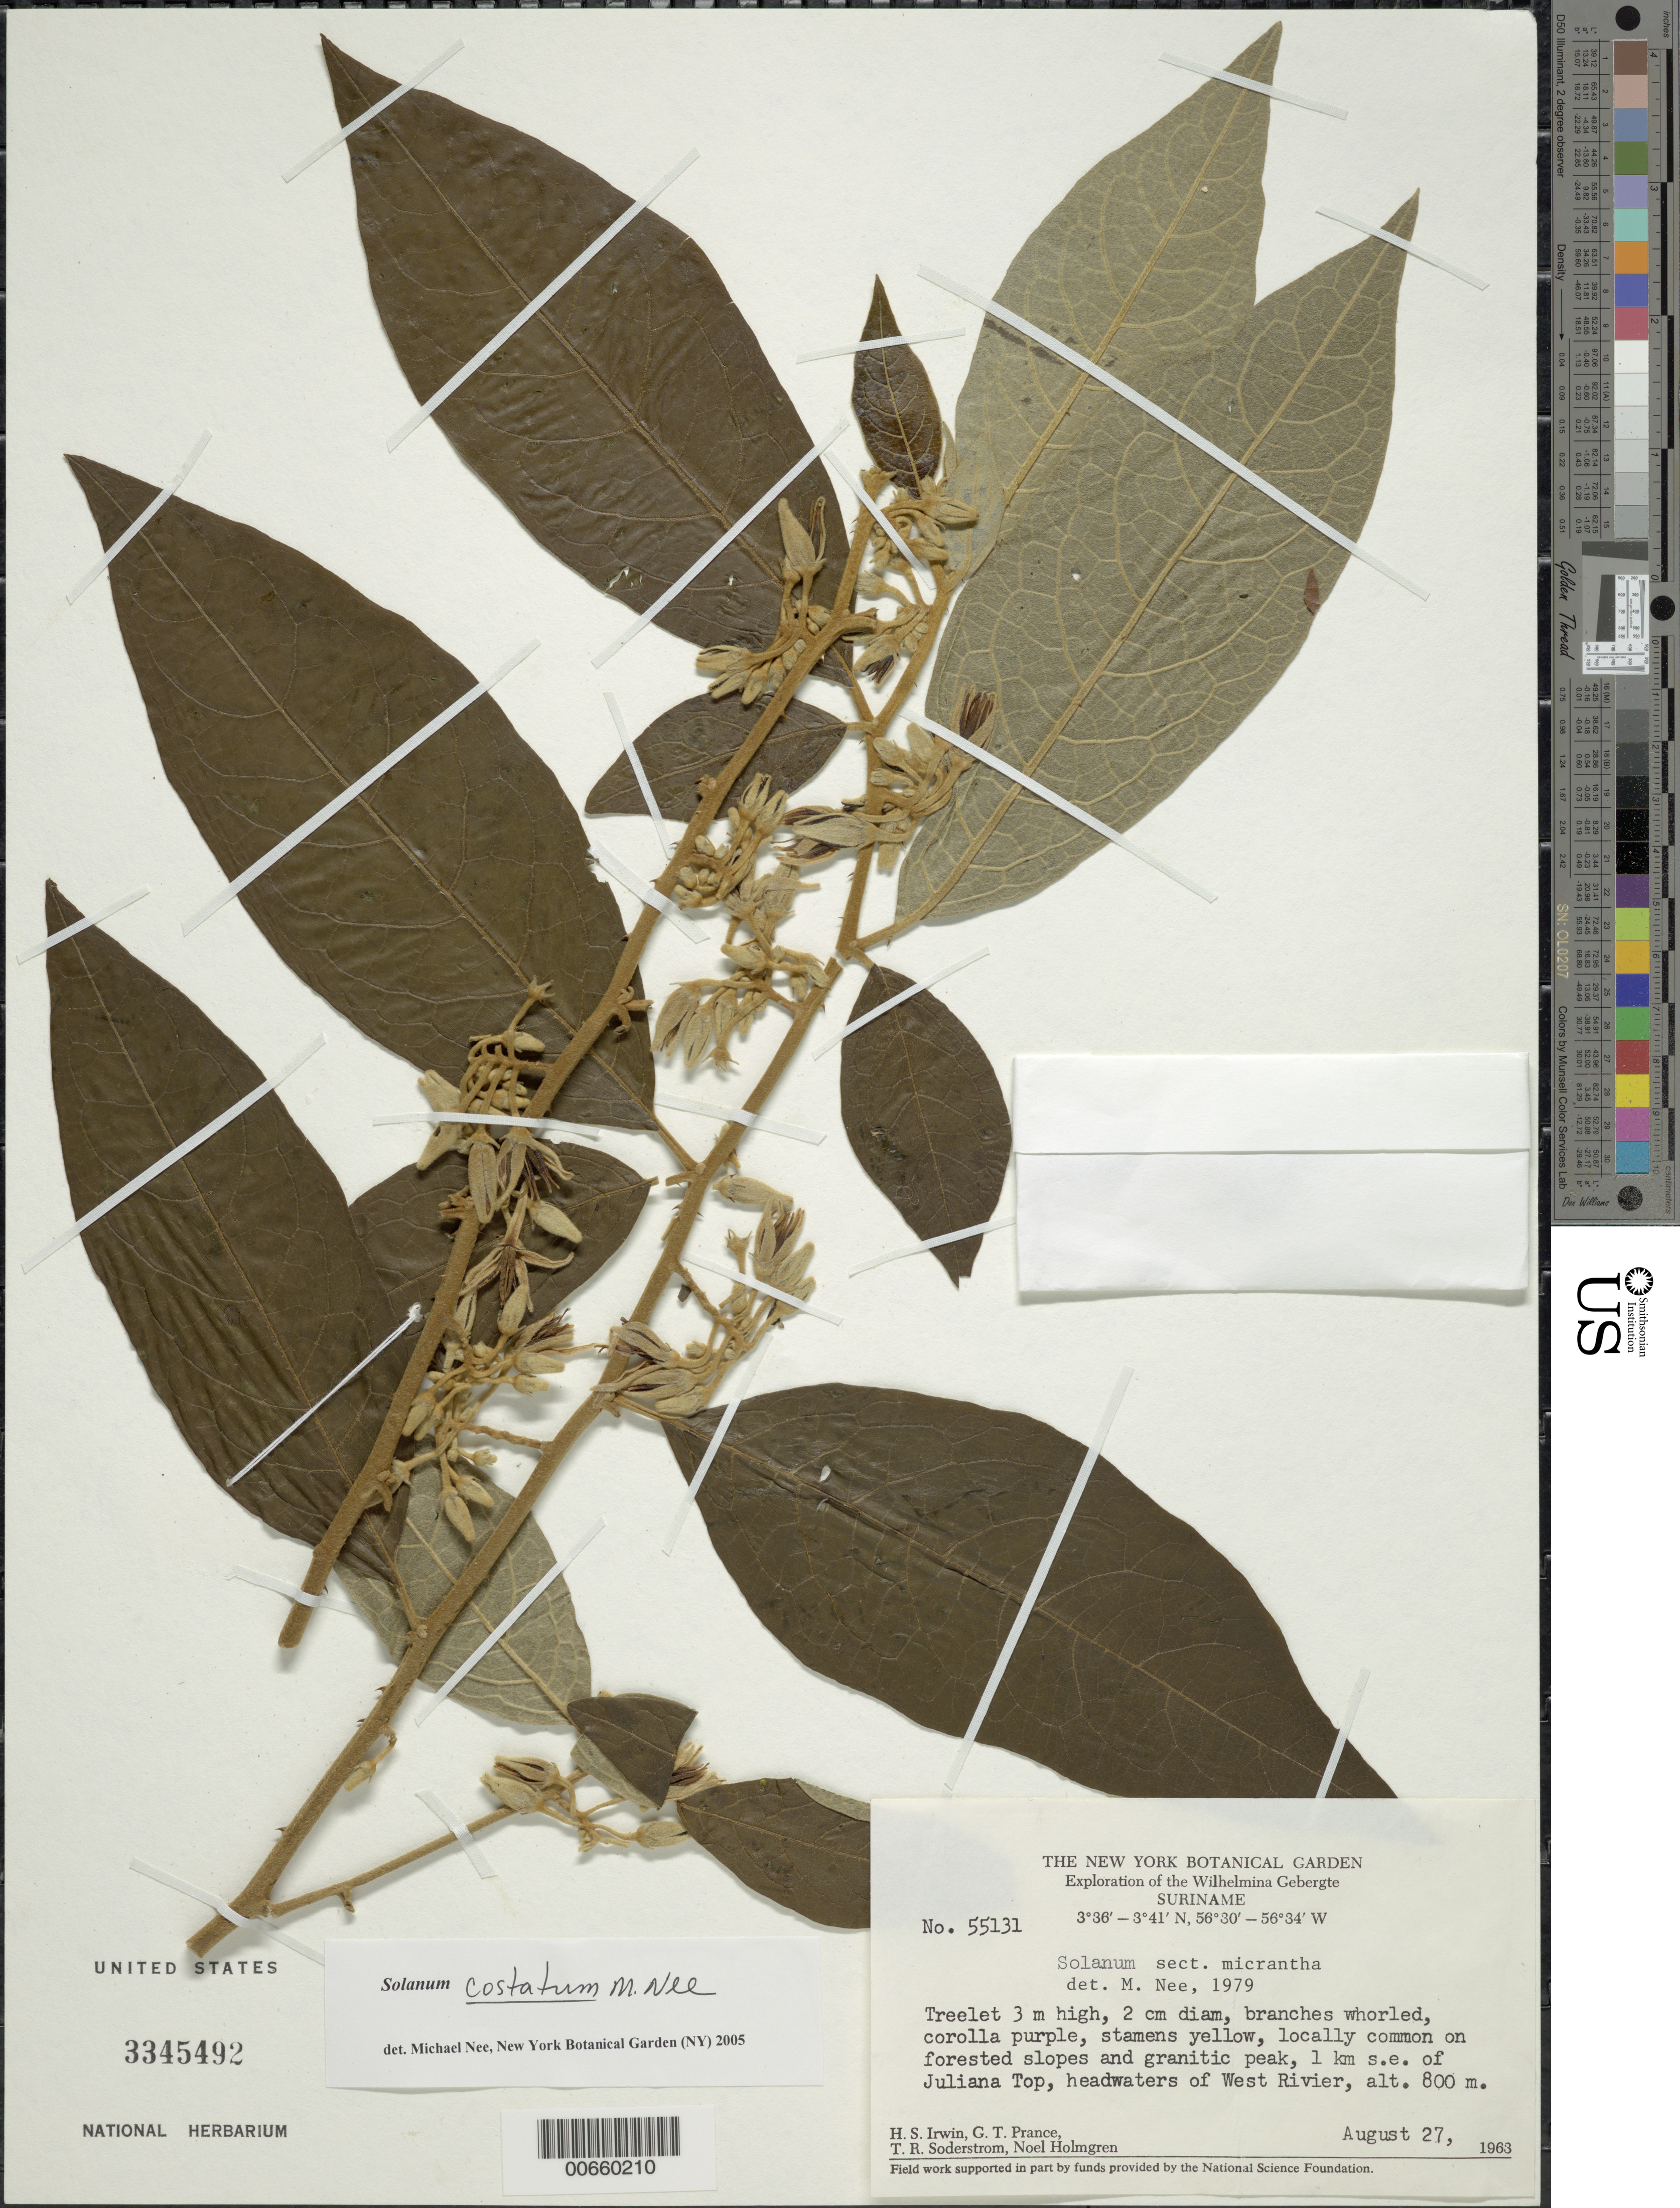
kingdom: Plantae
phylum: Tracheophyta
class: Magnoliopsida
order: Solanales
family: Solanaceae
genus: Solanum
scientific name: Solanum viarum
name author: Dunal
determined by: Nee, Michael H.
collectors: H. Irwin, G. T. Prance, T. R. Soderstrom & N. H. Holmgren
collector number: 55131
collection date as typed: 8 Aug 1963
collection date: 1963-08-08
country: Suriname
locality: Juliana Top, 1 km SE of, near headwaters of West River, Wilhelmina Gebergte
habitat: Forested slopes and granitic peak.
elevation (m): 800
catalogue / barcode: US 3345492